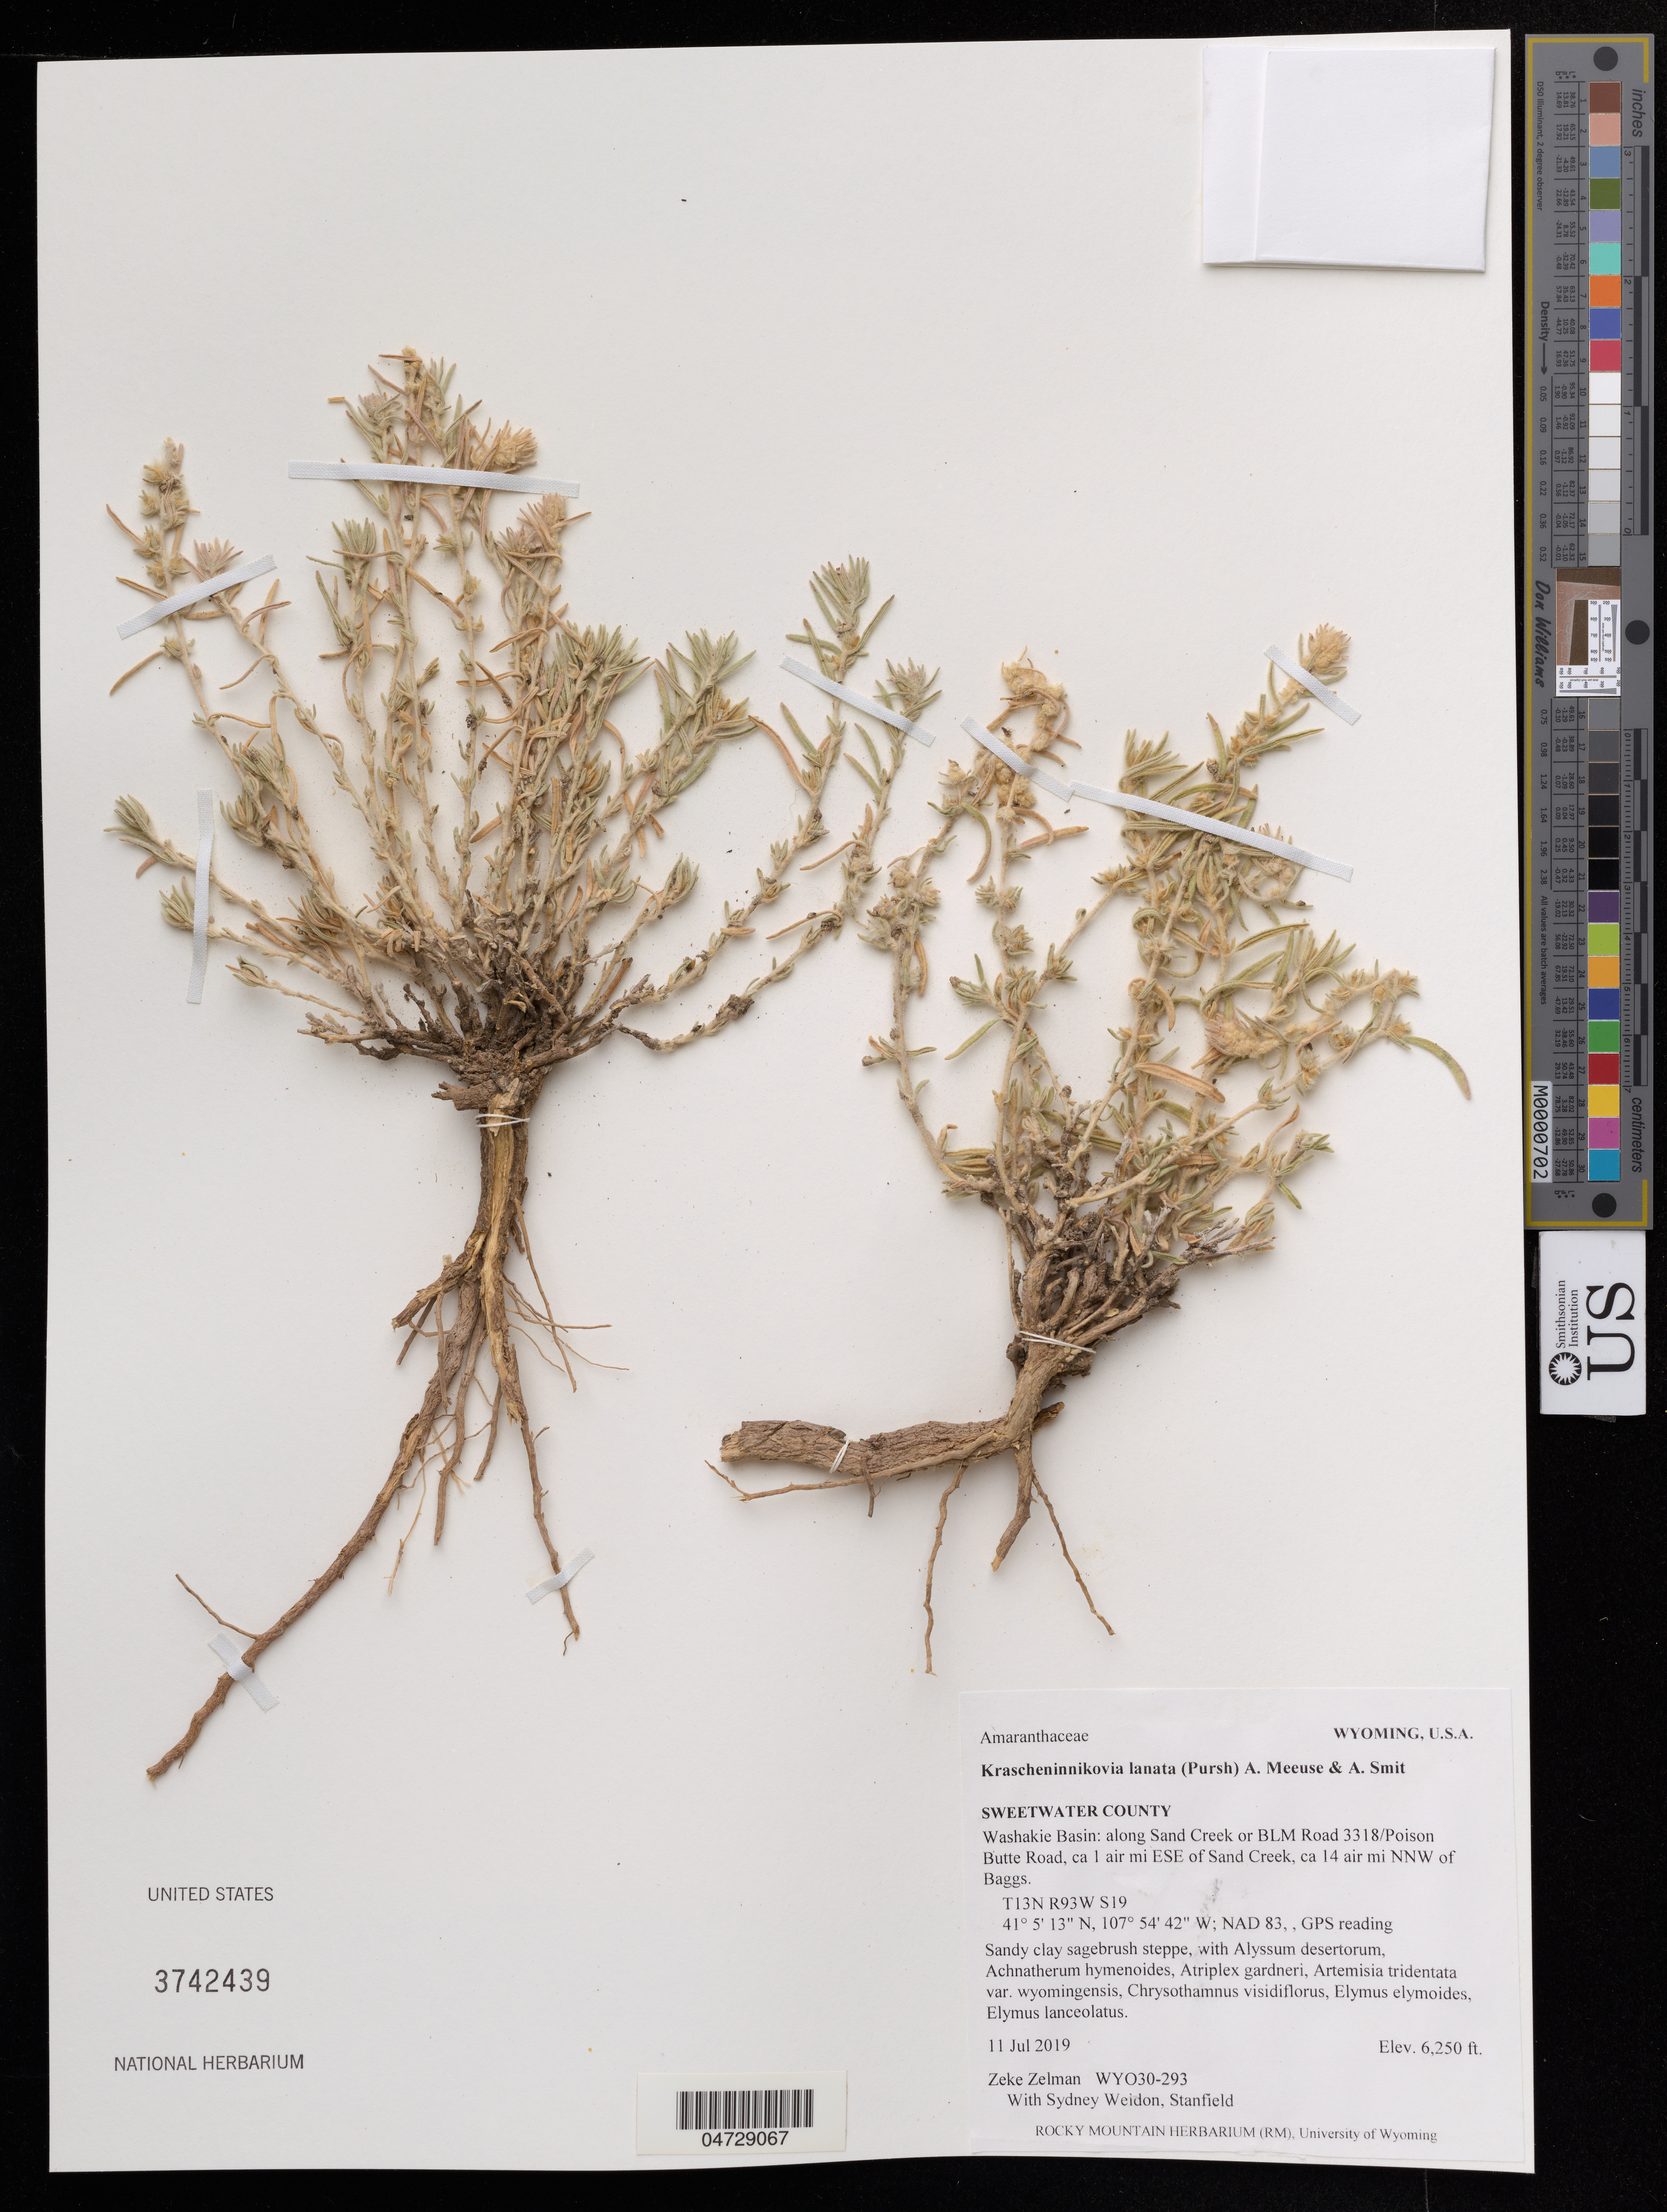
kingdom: Plantae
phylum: Tracheophyta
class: Magnoliopsida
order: Caryophyllales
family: Amaranthaceae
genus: Krascheninnikovia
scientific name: Krascheninnikovia lanata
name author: (Pursh) A. Meeuse & A.Smit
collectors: Z. Zelman & S. Stanfield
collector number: WYO30-293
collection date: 2019-07-11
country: United States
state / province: Wyoming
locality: Sweetwater County, Washakie Basin: along Sand Creek or BLM Road 3318/Poison Butte Road, ca 1 air mi ESE of Sand Creek, ca 14 air mi NNW of Baggs.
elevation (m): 1905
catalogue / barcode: US 3742439